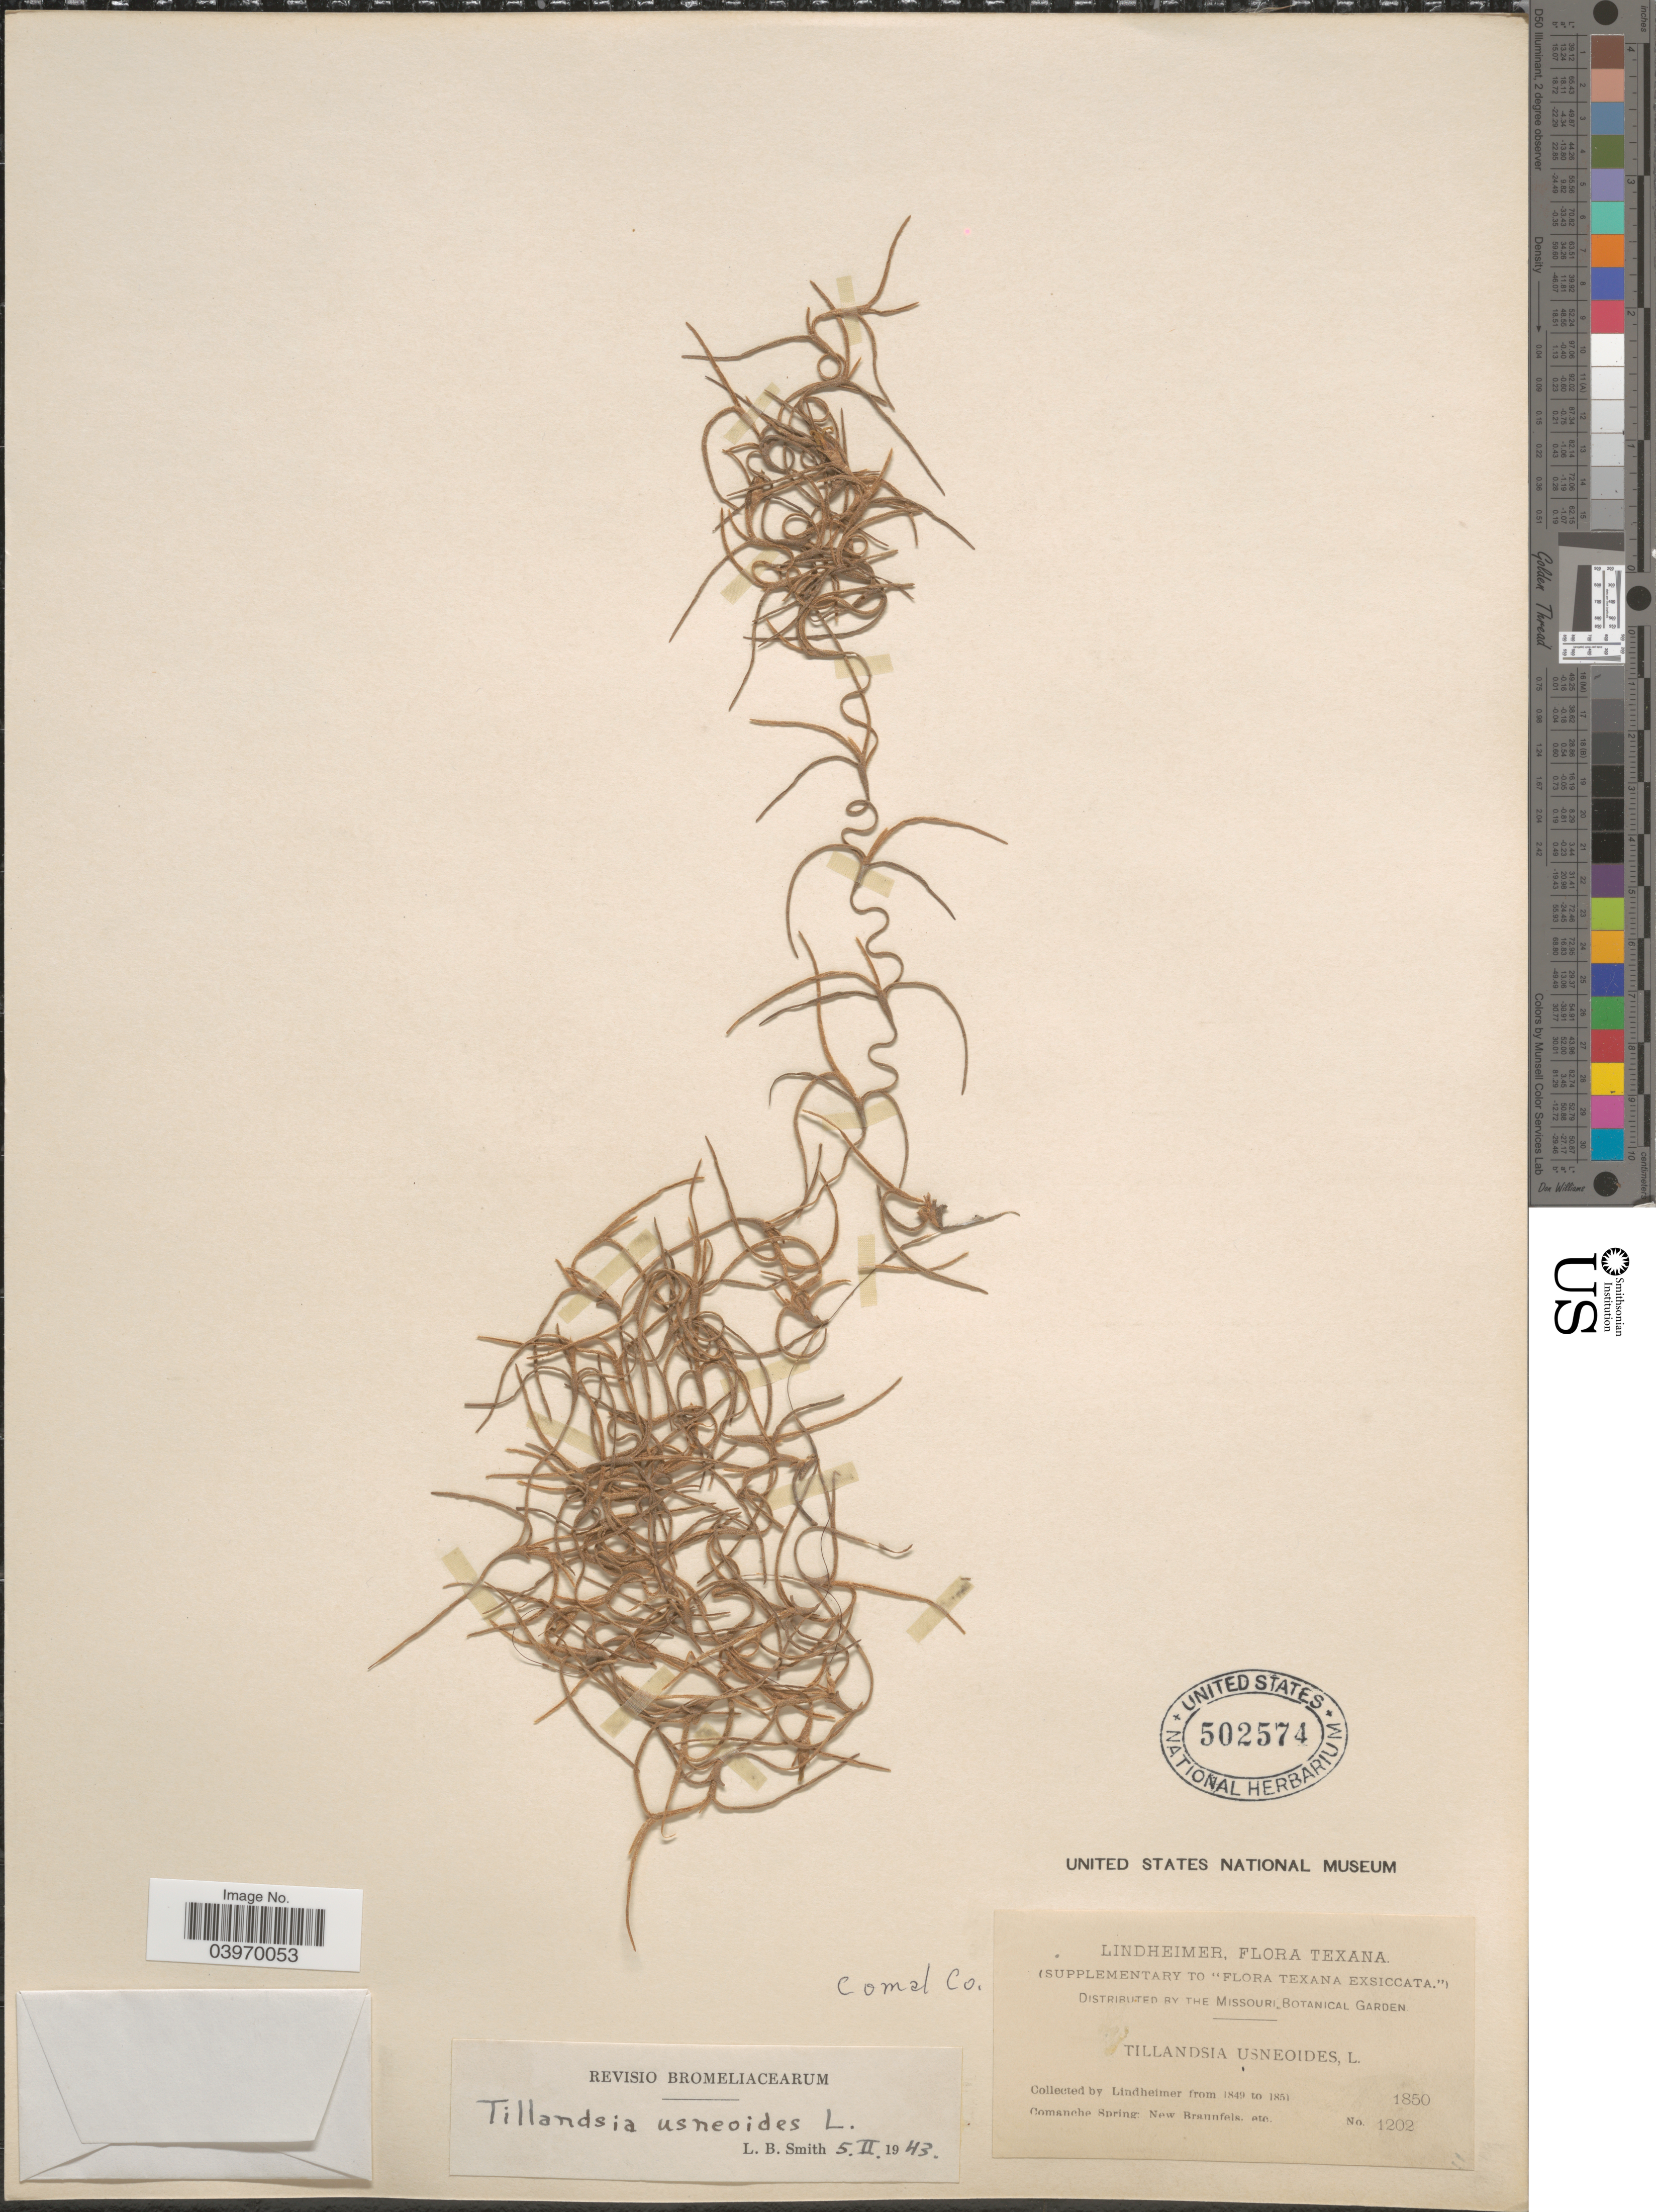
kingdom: Plantae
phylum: Tracheophyta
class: Liliopsida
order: Poales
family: Bromeliaceae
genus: Tillandsia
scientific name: Tillandsia usneoides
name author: (L.) L.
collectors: -. Lindheimer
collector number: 1202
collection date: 1850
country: United States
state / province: Texas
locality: Comanche Spring: New Braunfels, etc. Comal Co.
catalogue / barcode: US 502574